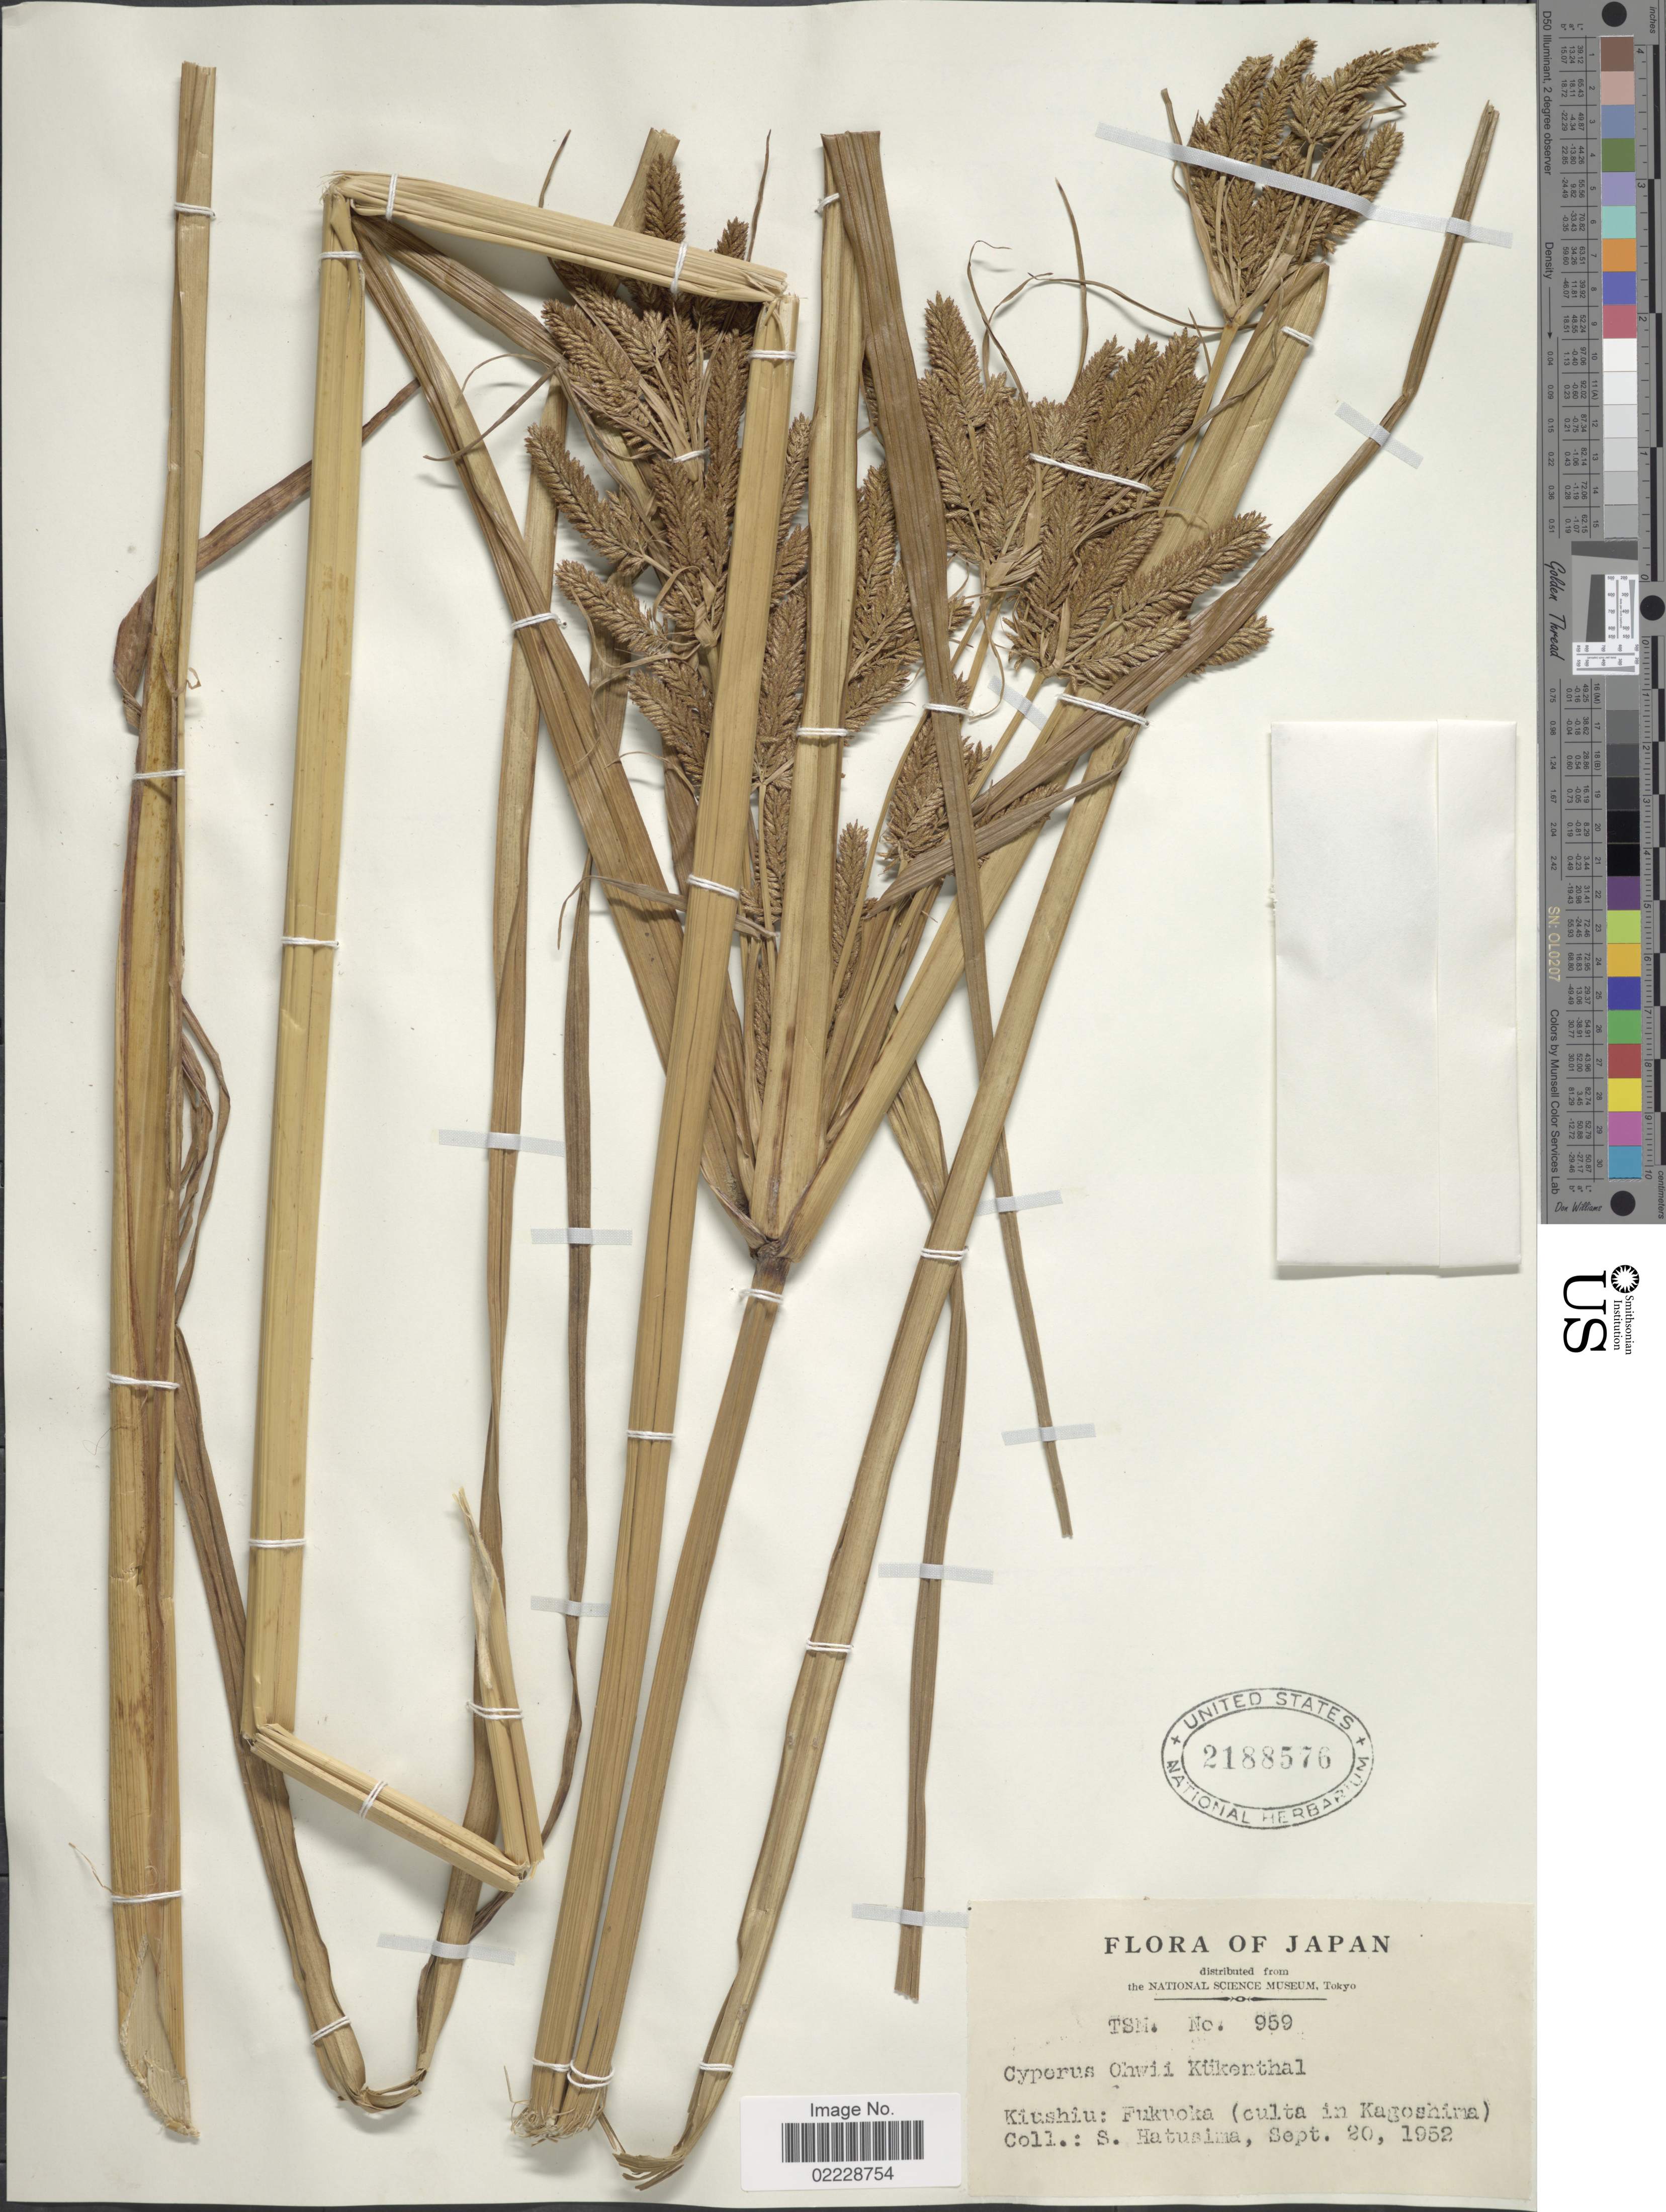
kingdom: Plantae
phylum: Tracheophyta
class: Liliopsida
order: Poales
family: Cyperaceae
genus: Cyperus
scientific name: Cyperus ohwii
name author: Kük.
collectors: S. Hatusima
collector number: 959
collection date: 1952-09-20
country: Japan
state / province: Hukuoka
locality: Liushiu (culta in Kagoshima)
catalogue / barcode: US 2188576